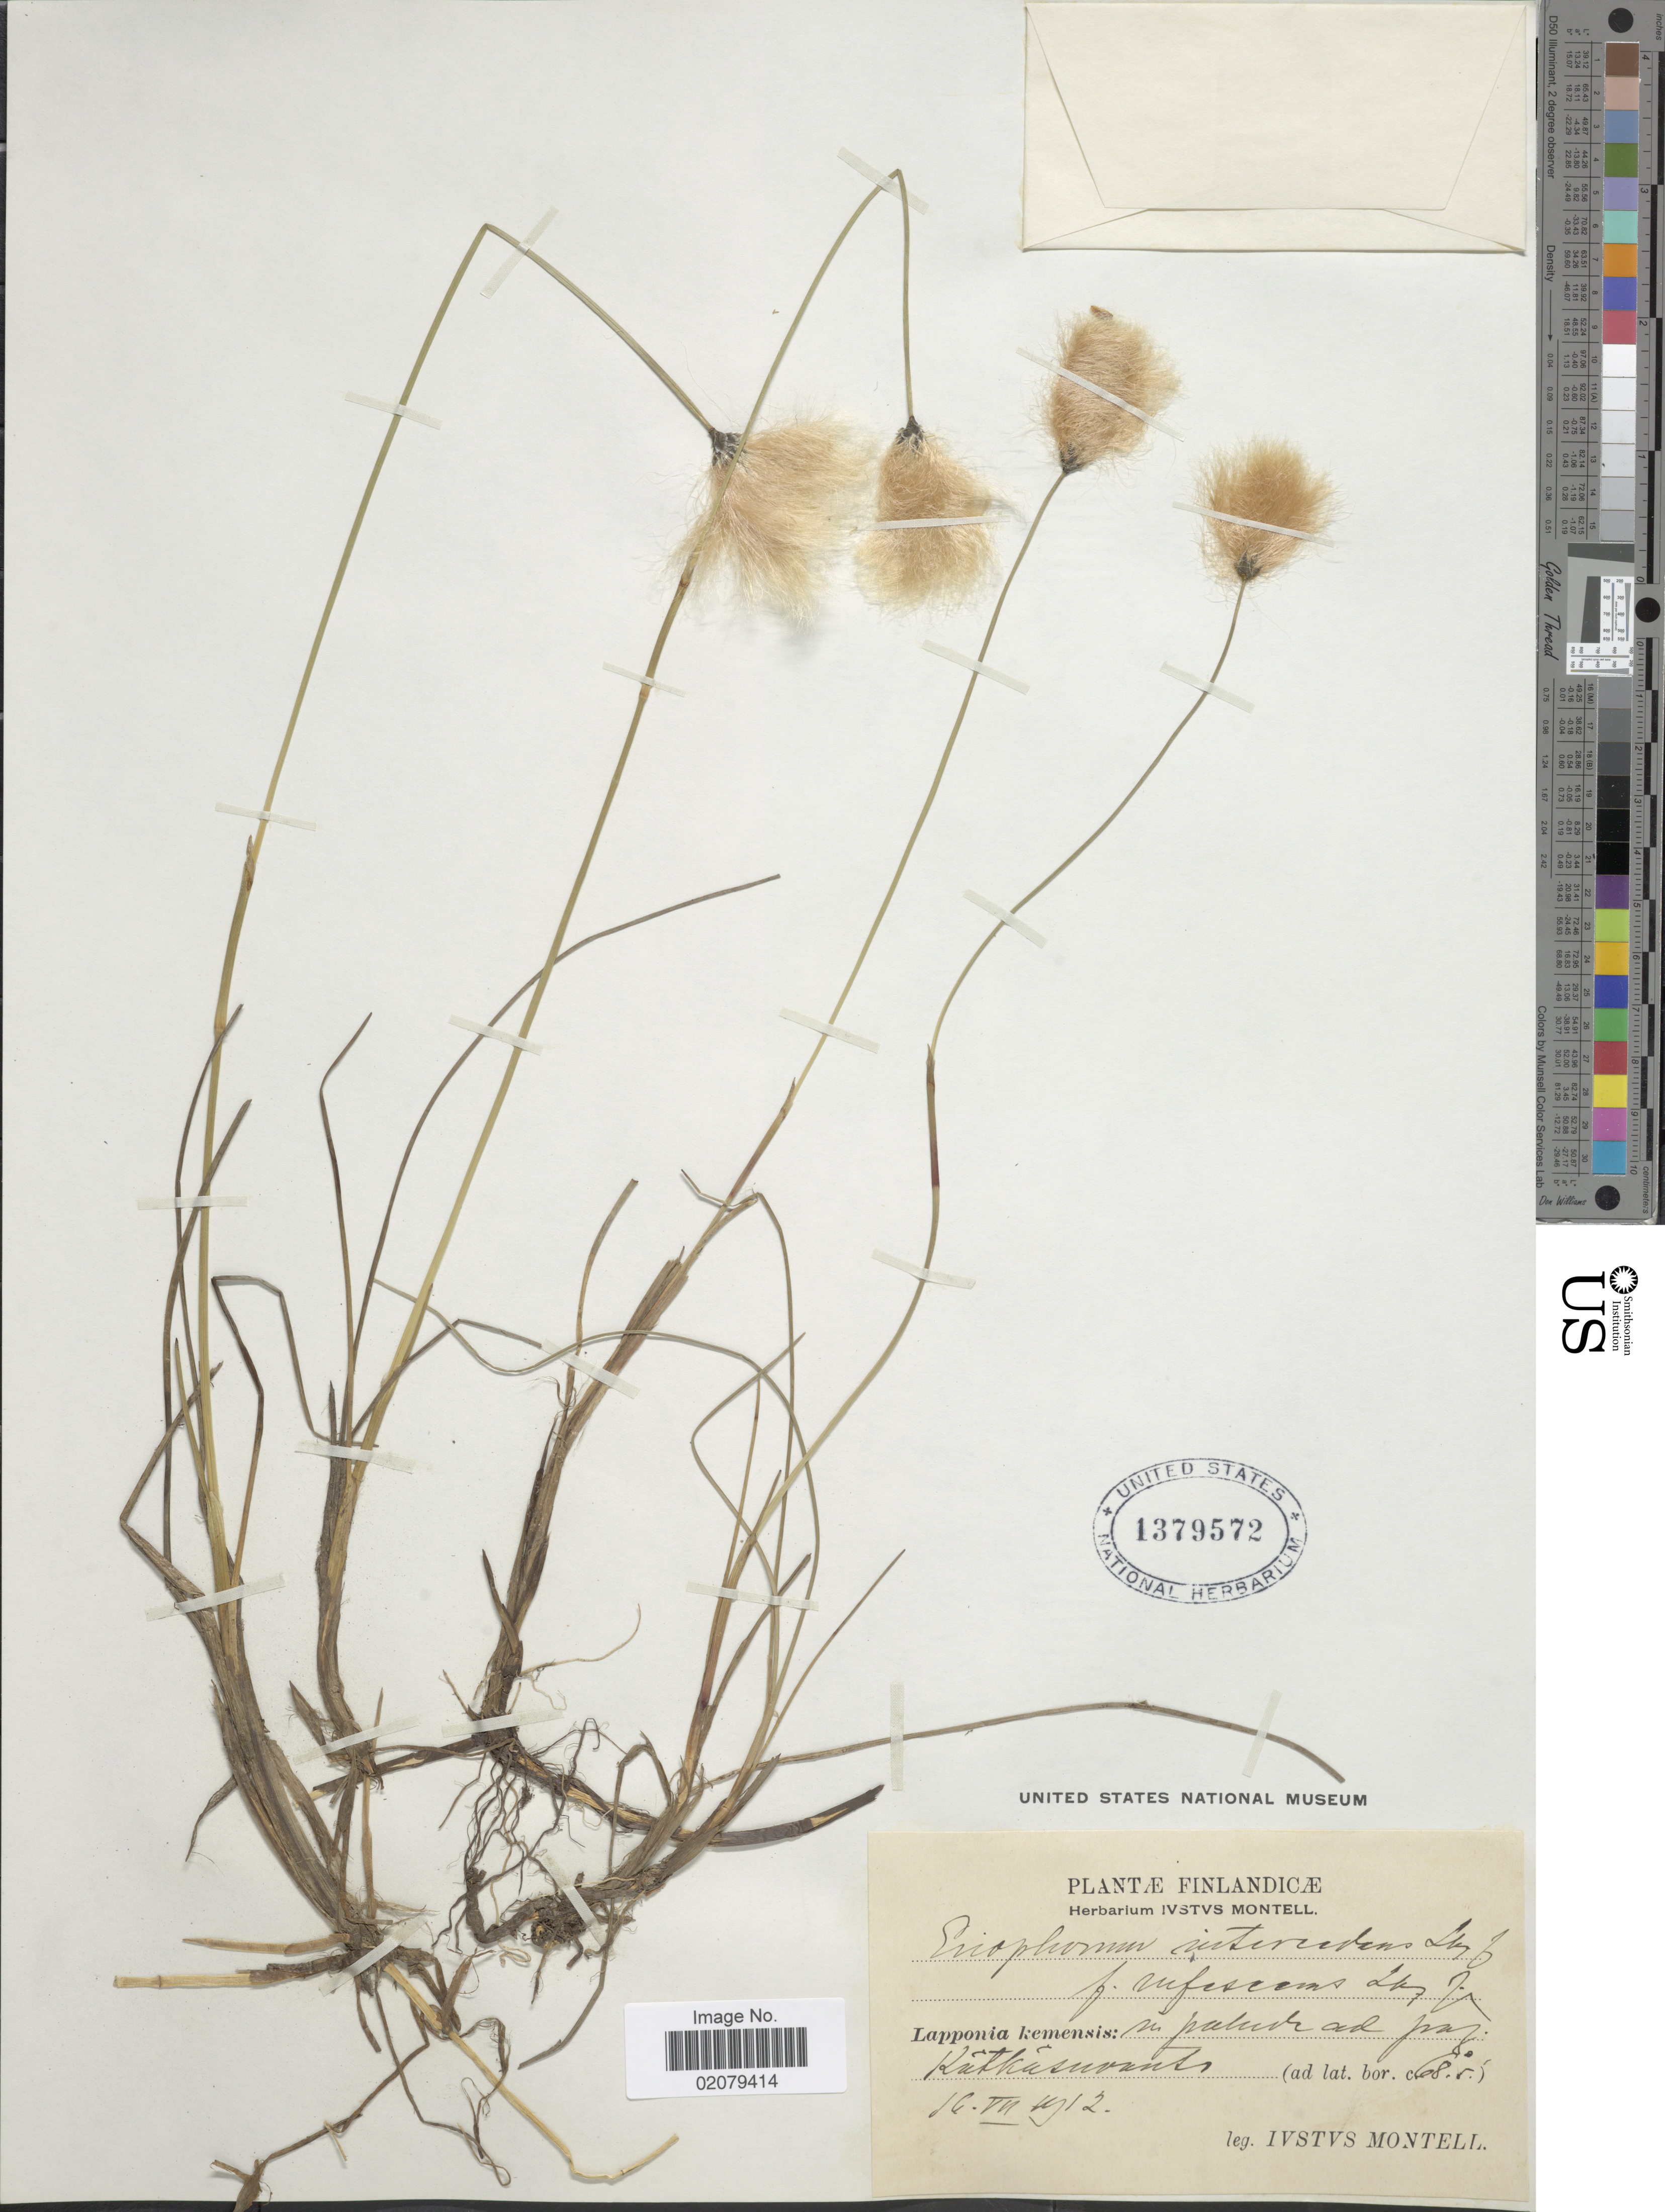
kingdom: Plantae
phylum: Tracheophyta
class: Liliopsida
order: Poales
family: Cyperaceae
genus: Eriophorum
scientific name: Eriophorum x medium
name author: Andersson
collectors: I. Montell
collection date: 1912-07-16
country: Sweden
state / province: Norrbotten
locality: Kätkesuvanto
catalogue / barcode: US 1379572